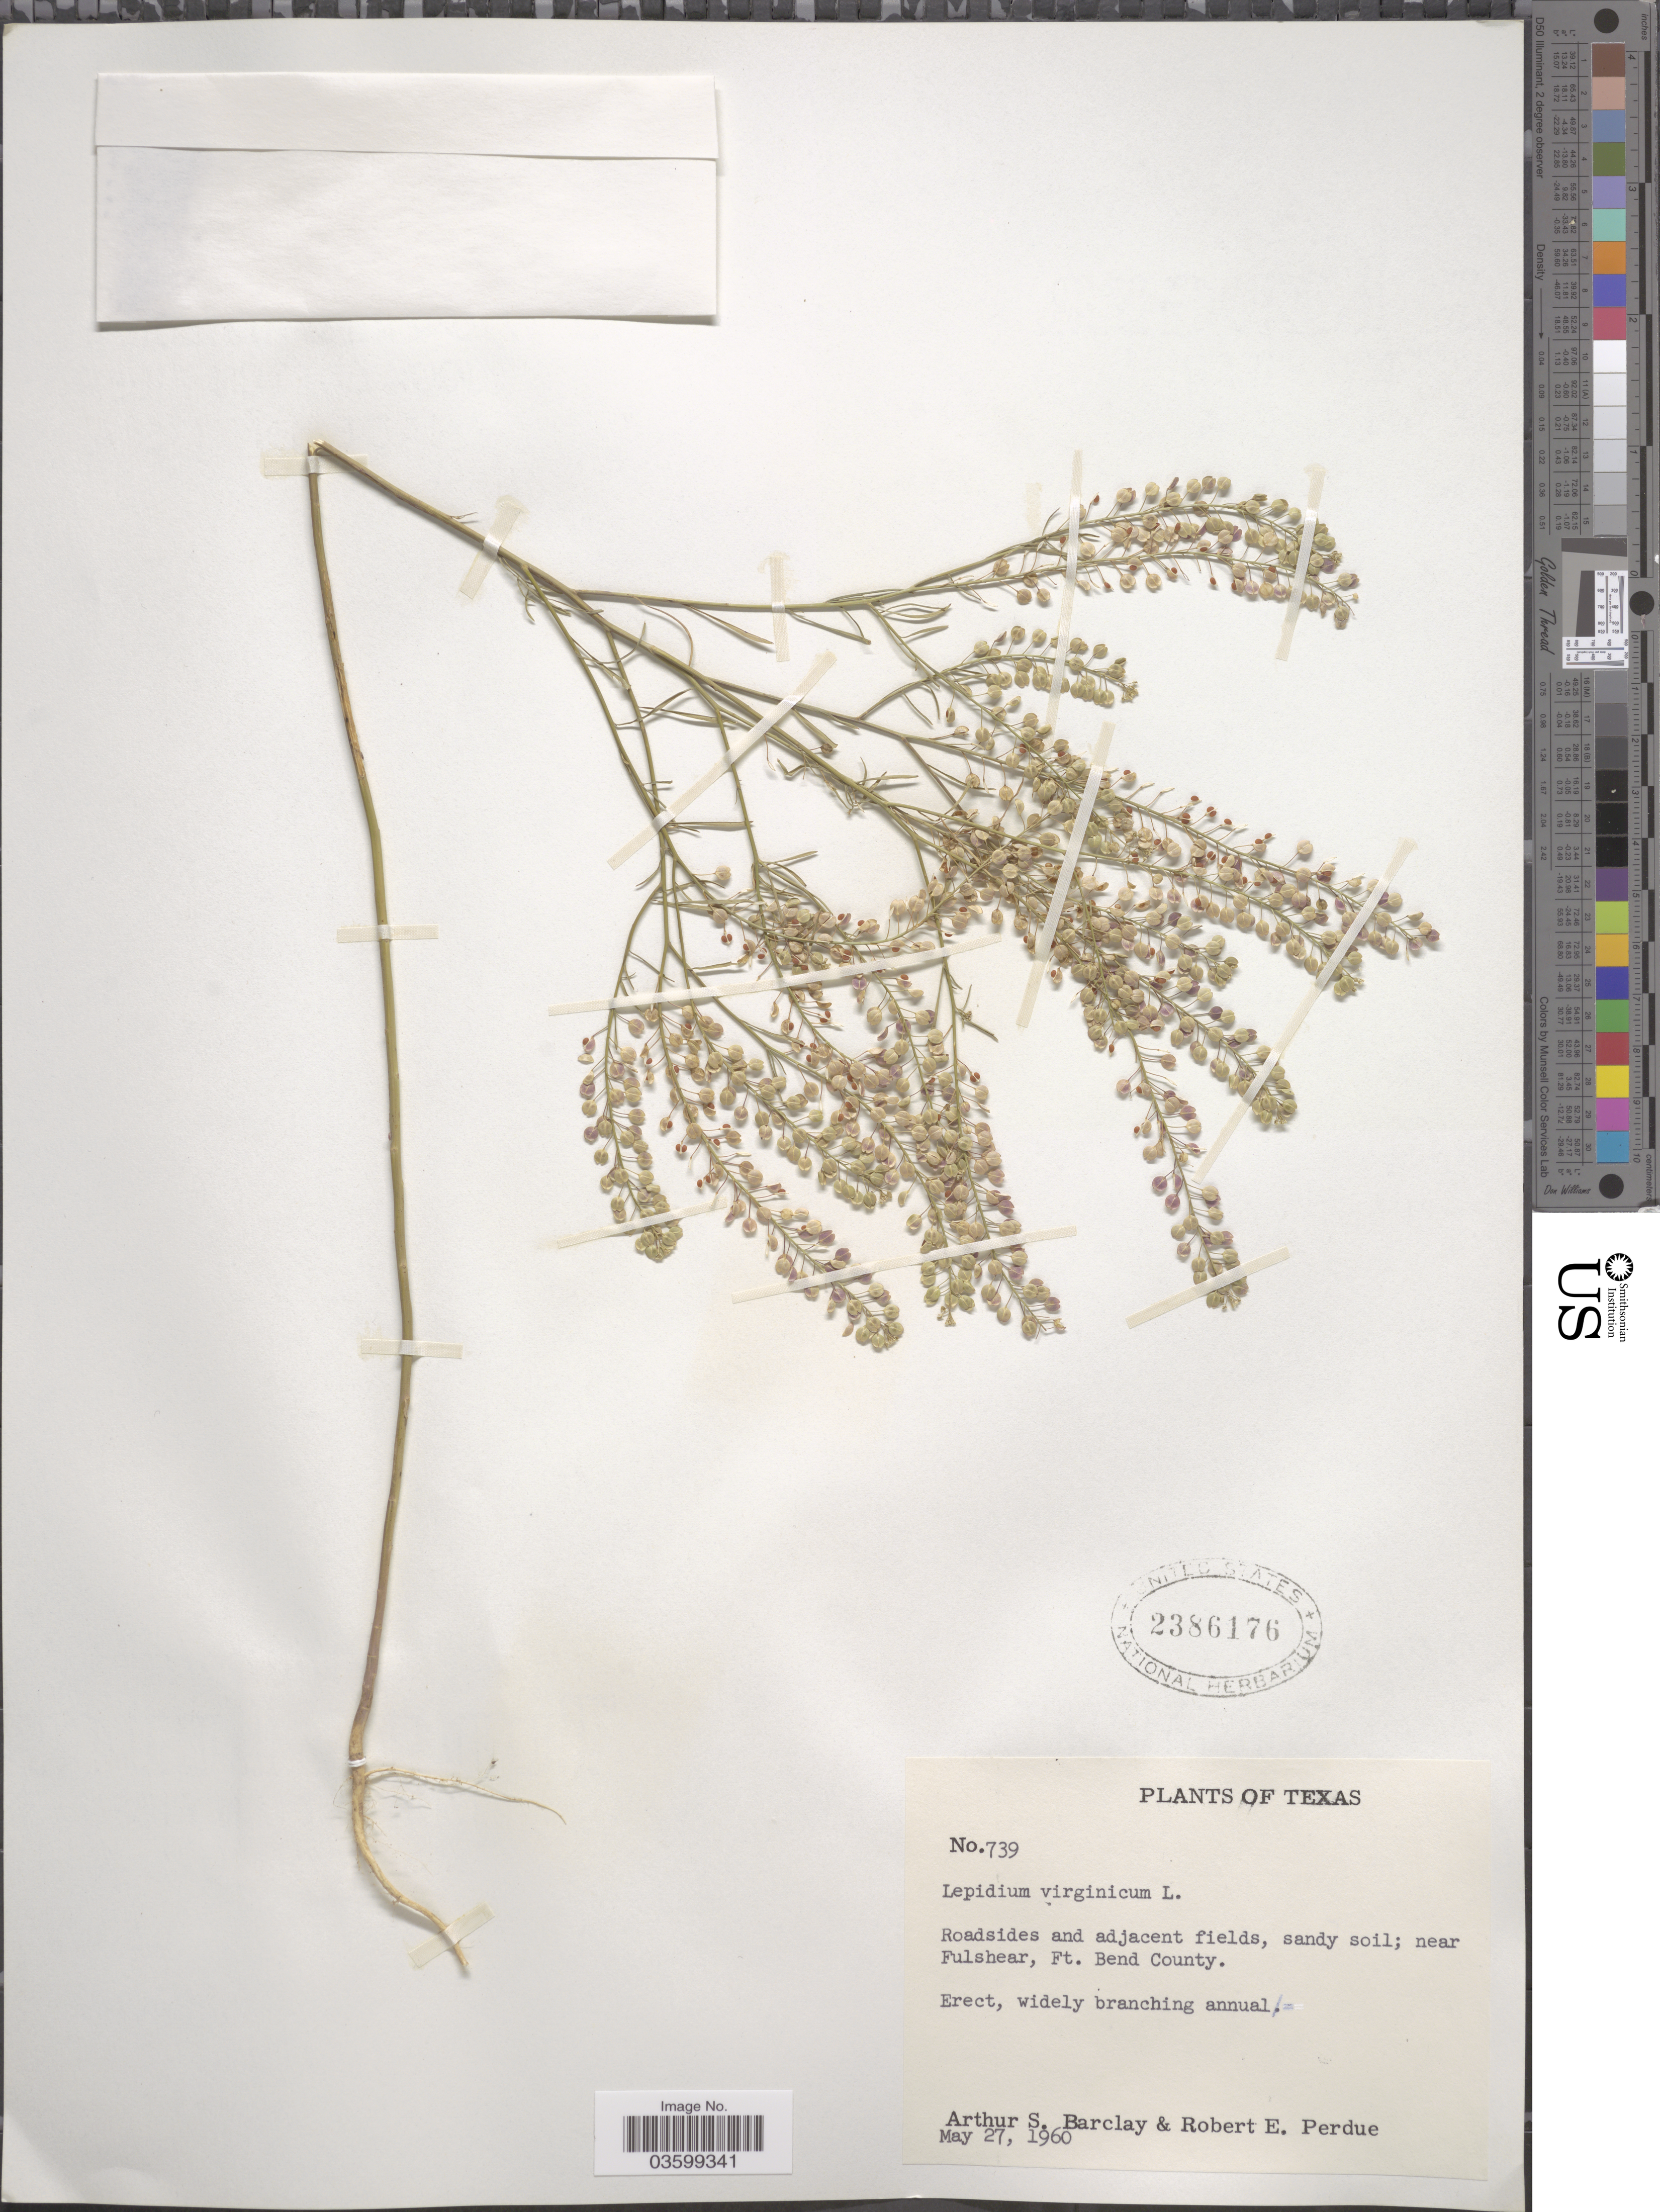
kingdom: Plantae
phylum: Tracheophyta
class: Magnoliopsida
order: Brassicales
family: Brassicaceae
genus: Lepidium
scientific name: Lepidium virginicum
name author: L.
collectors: A. S. Barclay & R. E. Perdue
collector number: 739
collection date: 1960-05-27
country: United States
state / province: Texas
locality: Roadsides and adjacent fields, sandy soil; near Fulshear, Ft. Bend County.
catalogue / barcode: US 2386176